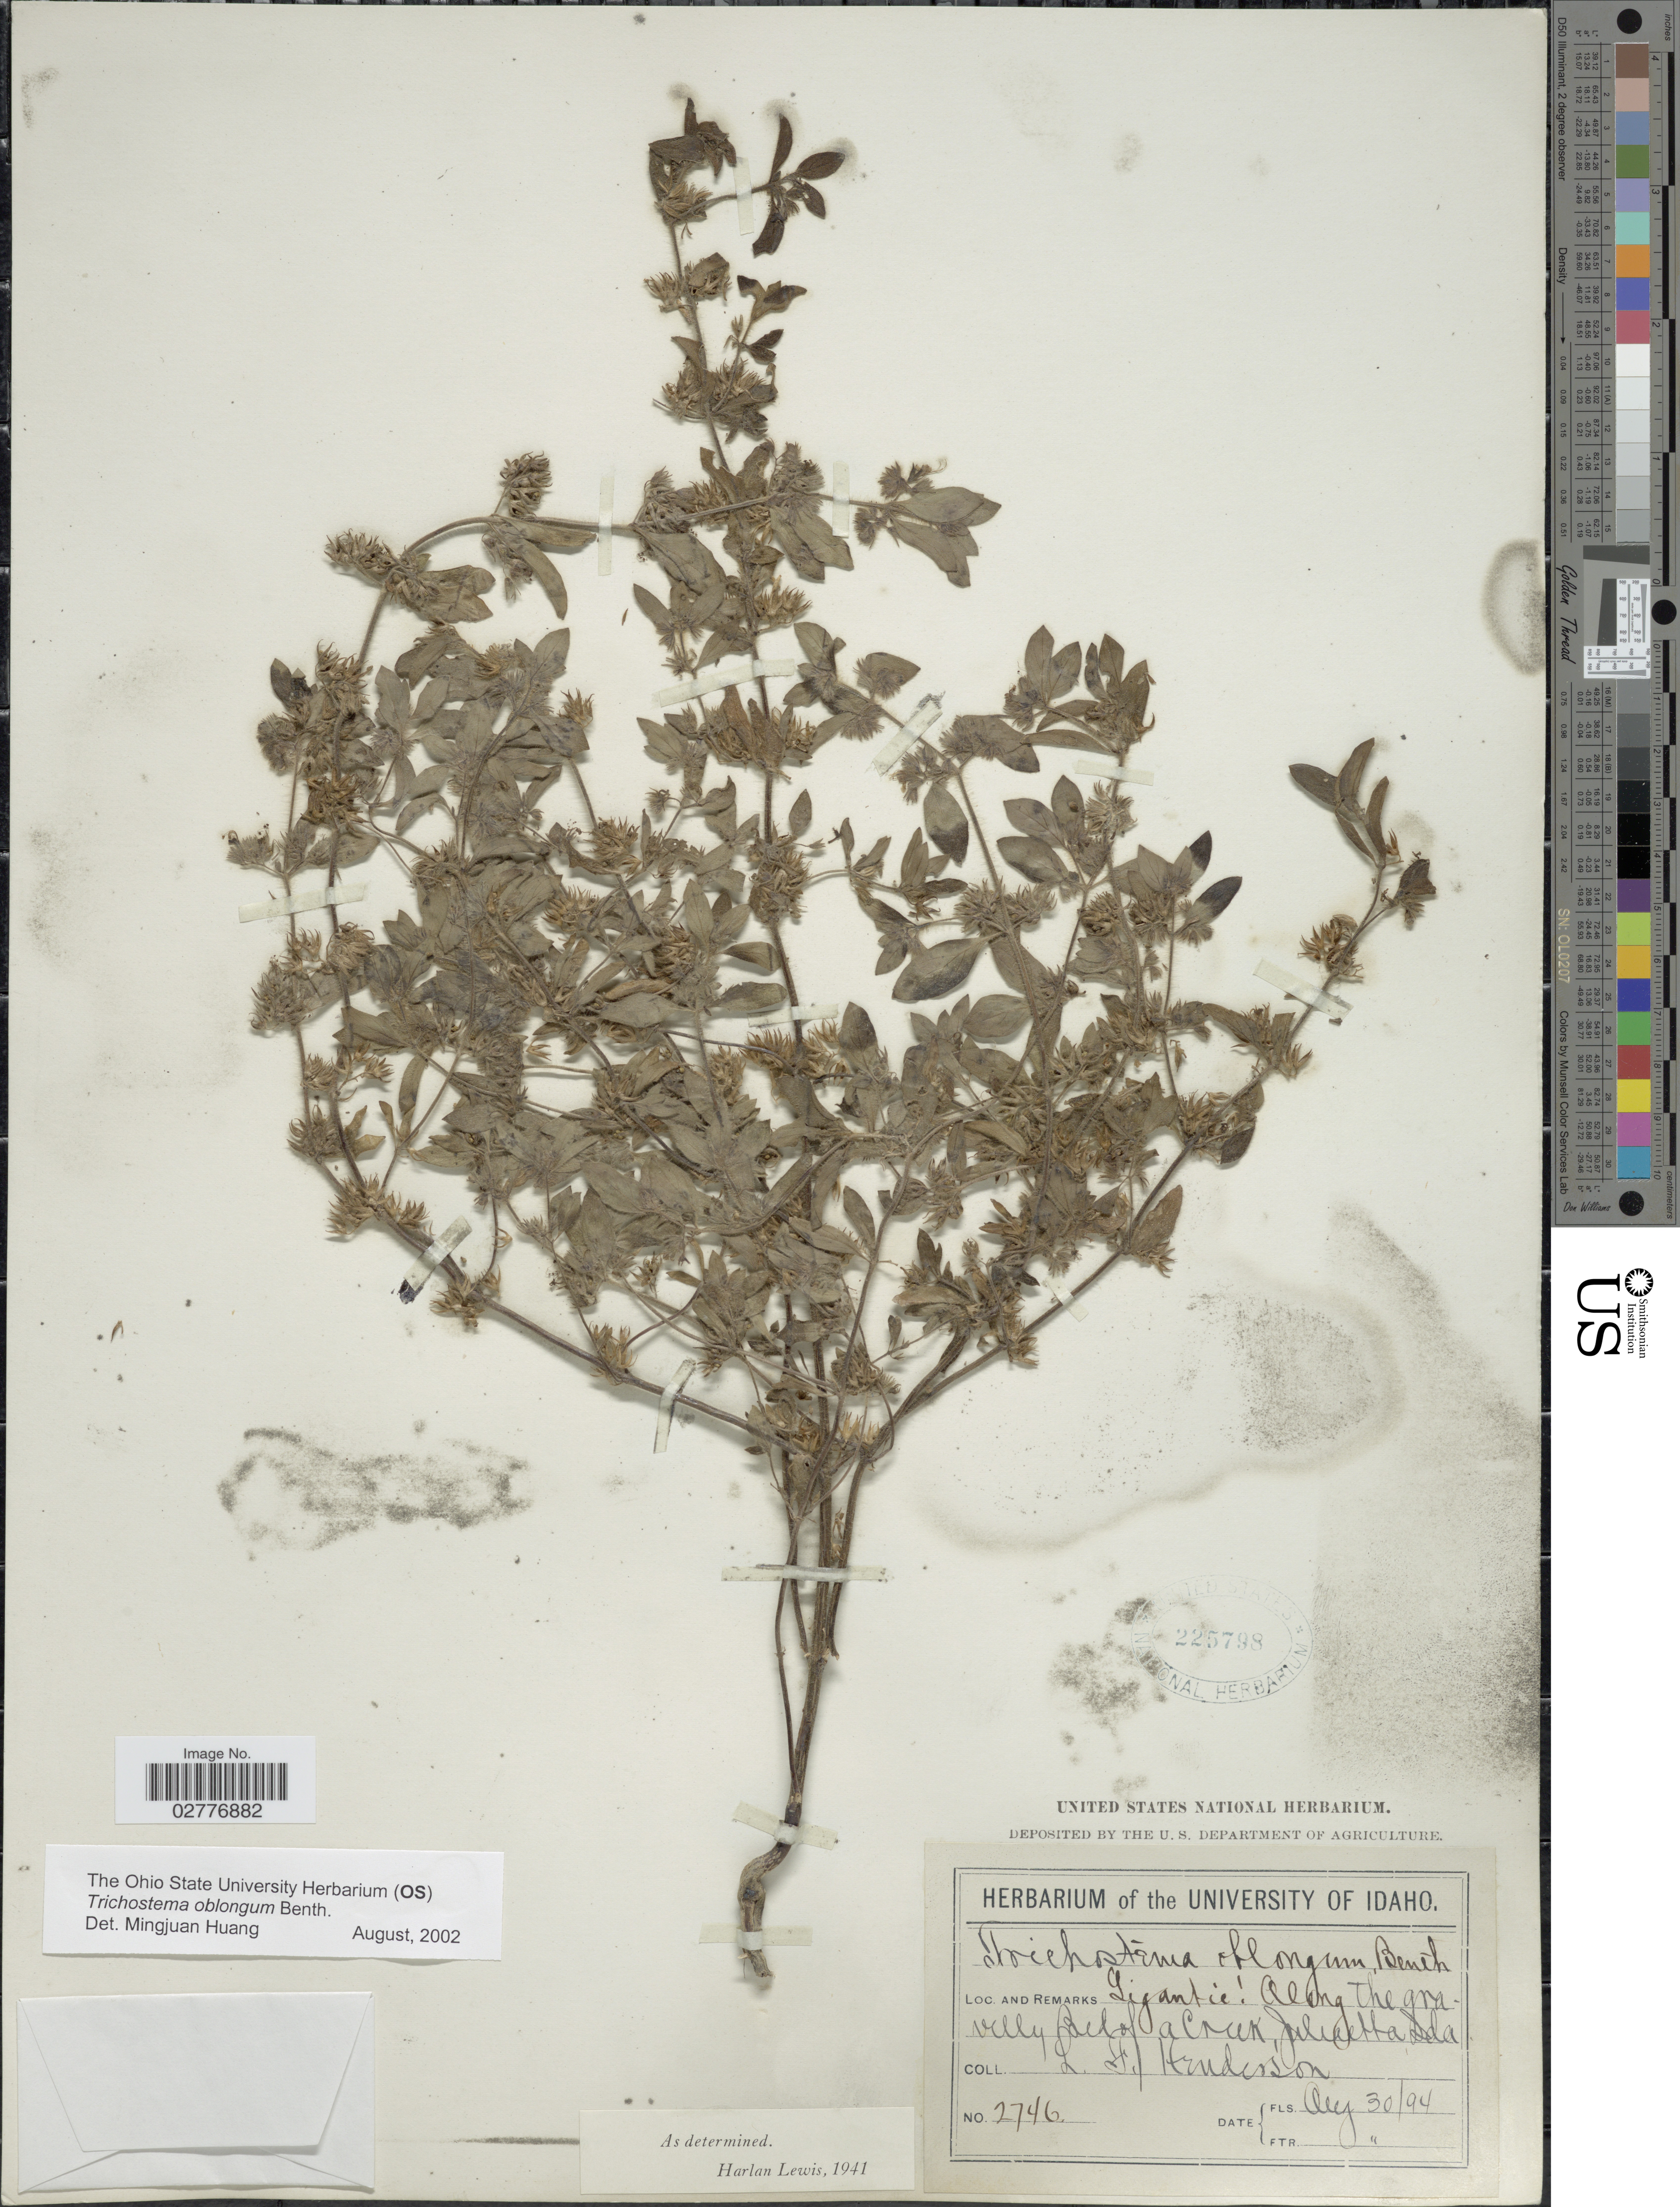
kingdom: Plantae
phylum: Tracheophyta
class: Magnoliopsida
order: Lamiales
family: Lamiaceae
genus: Trichostema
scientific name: Trichostema oblongum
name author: Benth.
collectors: L. Henderson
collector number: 2746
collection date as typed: Transcribed d/m/y: 30/8/94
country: United States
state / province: Idaho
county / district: Ida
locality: Along the gravelly bed of a creek, Juliaetta.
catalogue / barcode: US 225798